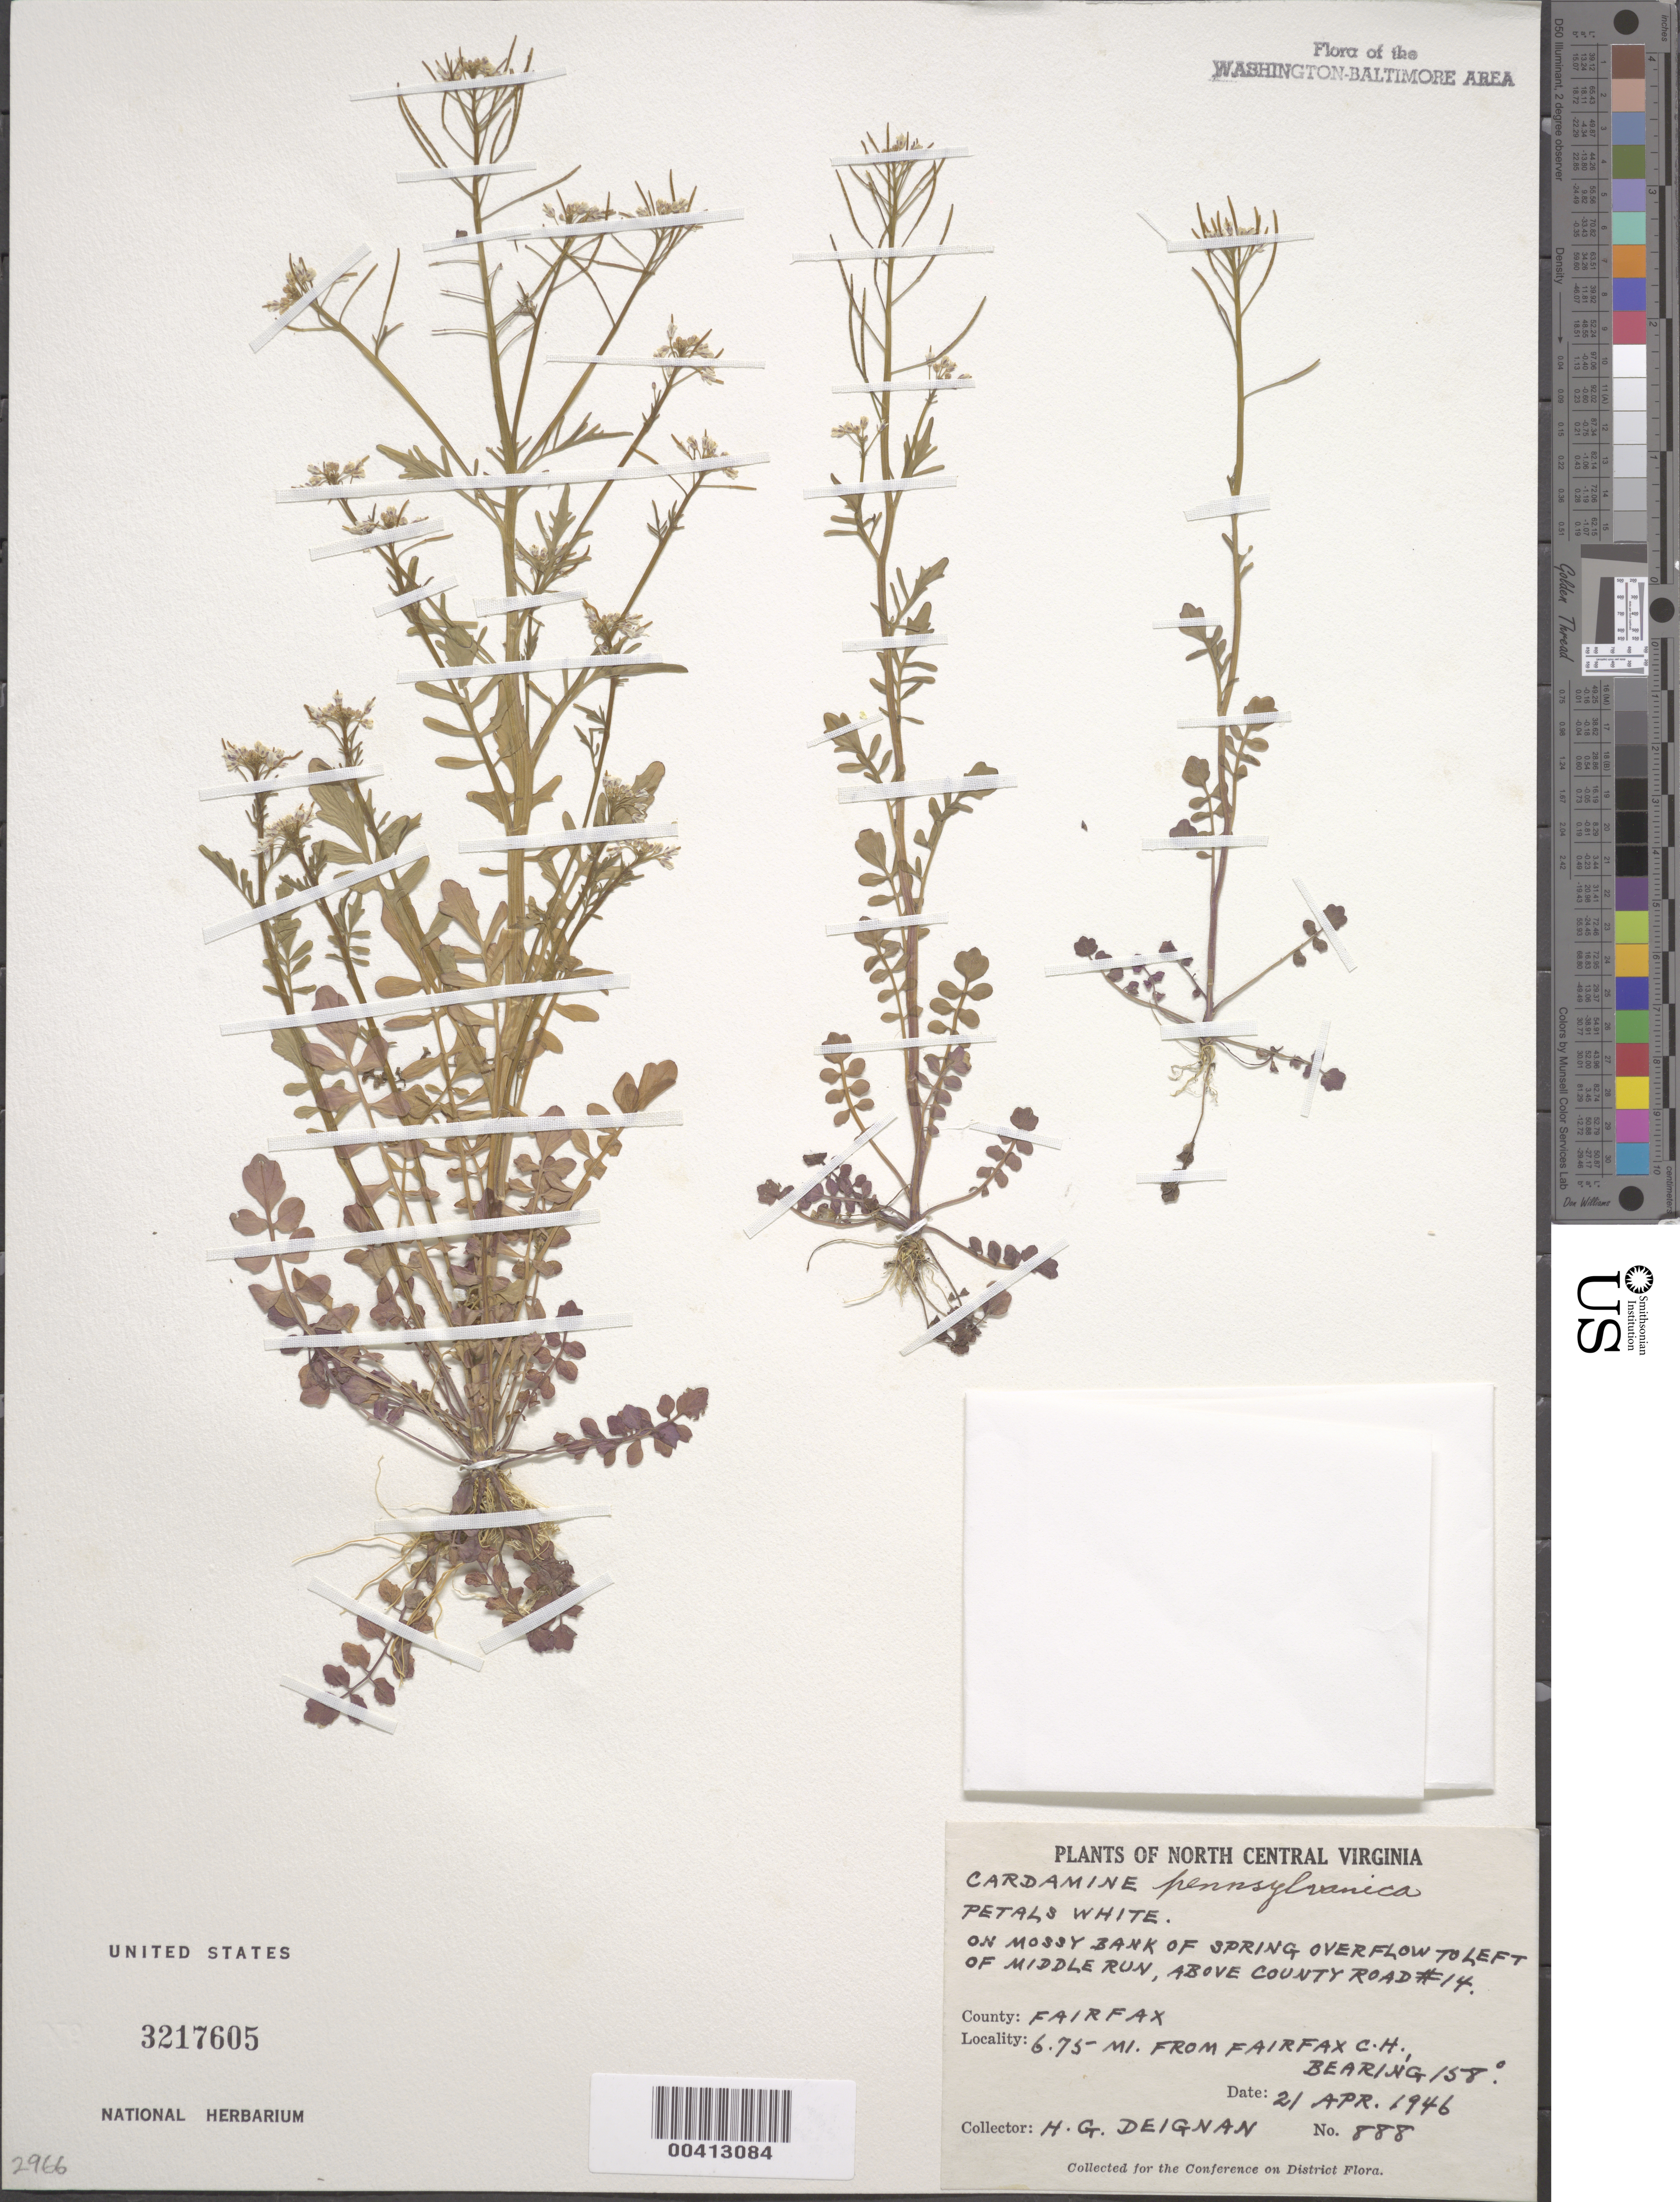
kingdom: Plantae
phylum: Tracheophyta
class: Magnoliopsida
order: Brassicales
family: Brassicaceae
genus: Cardamine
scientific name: Cardamine pensylvanica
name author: Muhl. ex Willd.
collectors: H. Deignan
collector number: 888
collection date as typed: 21 Apr 1946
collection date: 1946-04-21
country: United States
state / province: Virginia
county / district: Fairfax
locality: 6.75 mi. from Fairfax County Courthouse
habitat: On bank of spring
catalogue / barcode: US 3217605